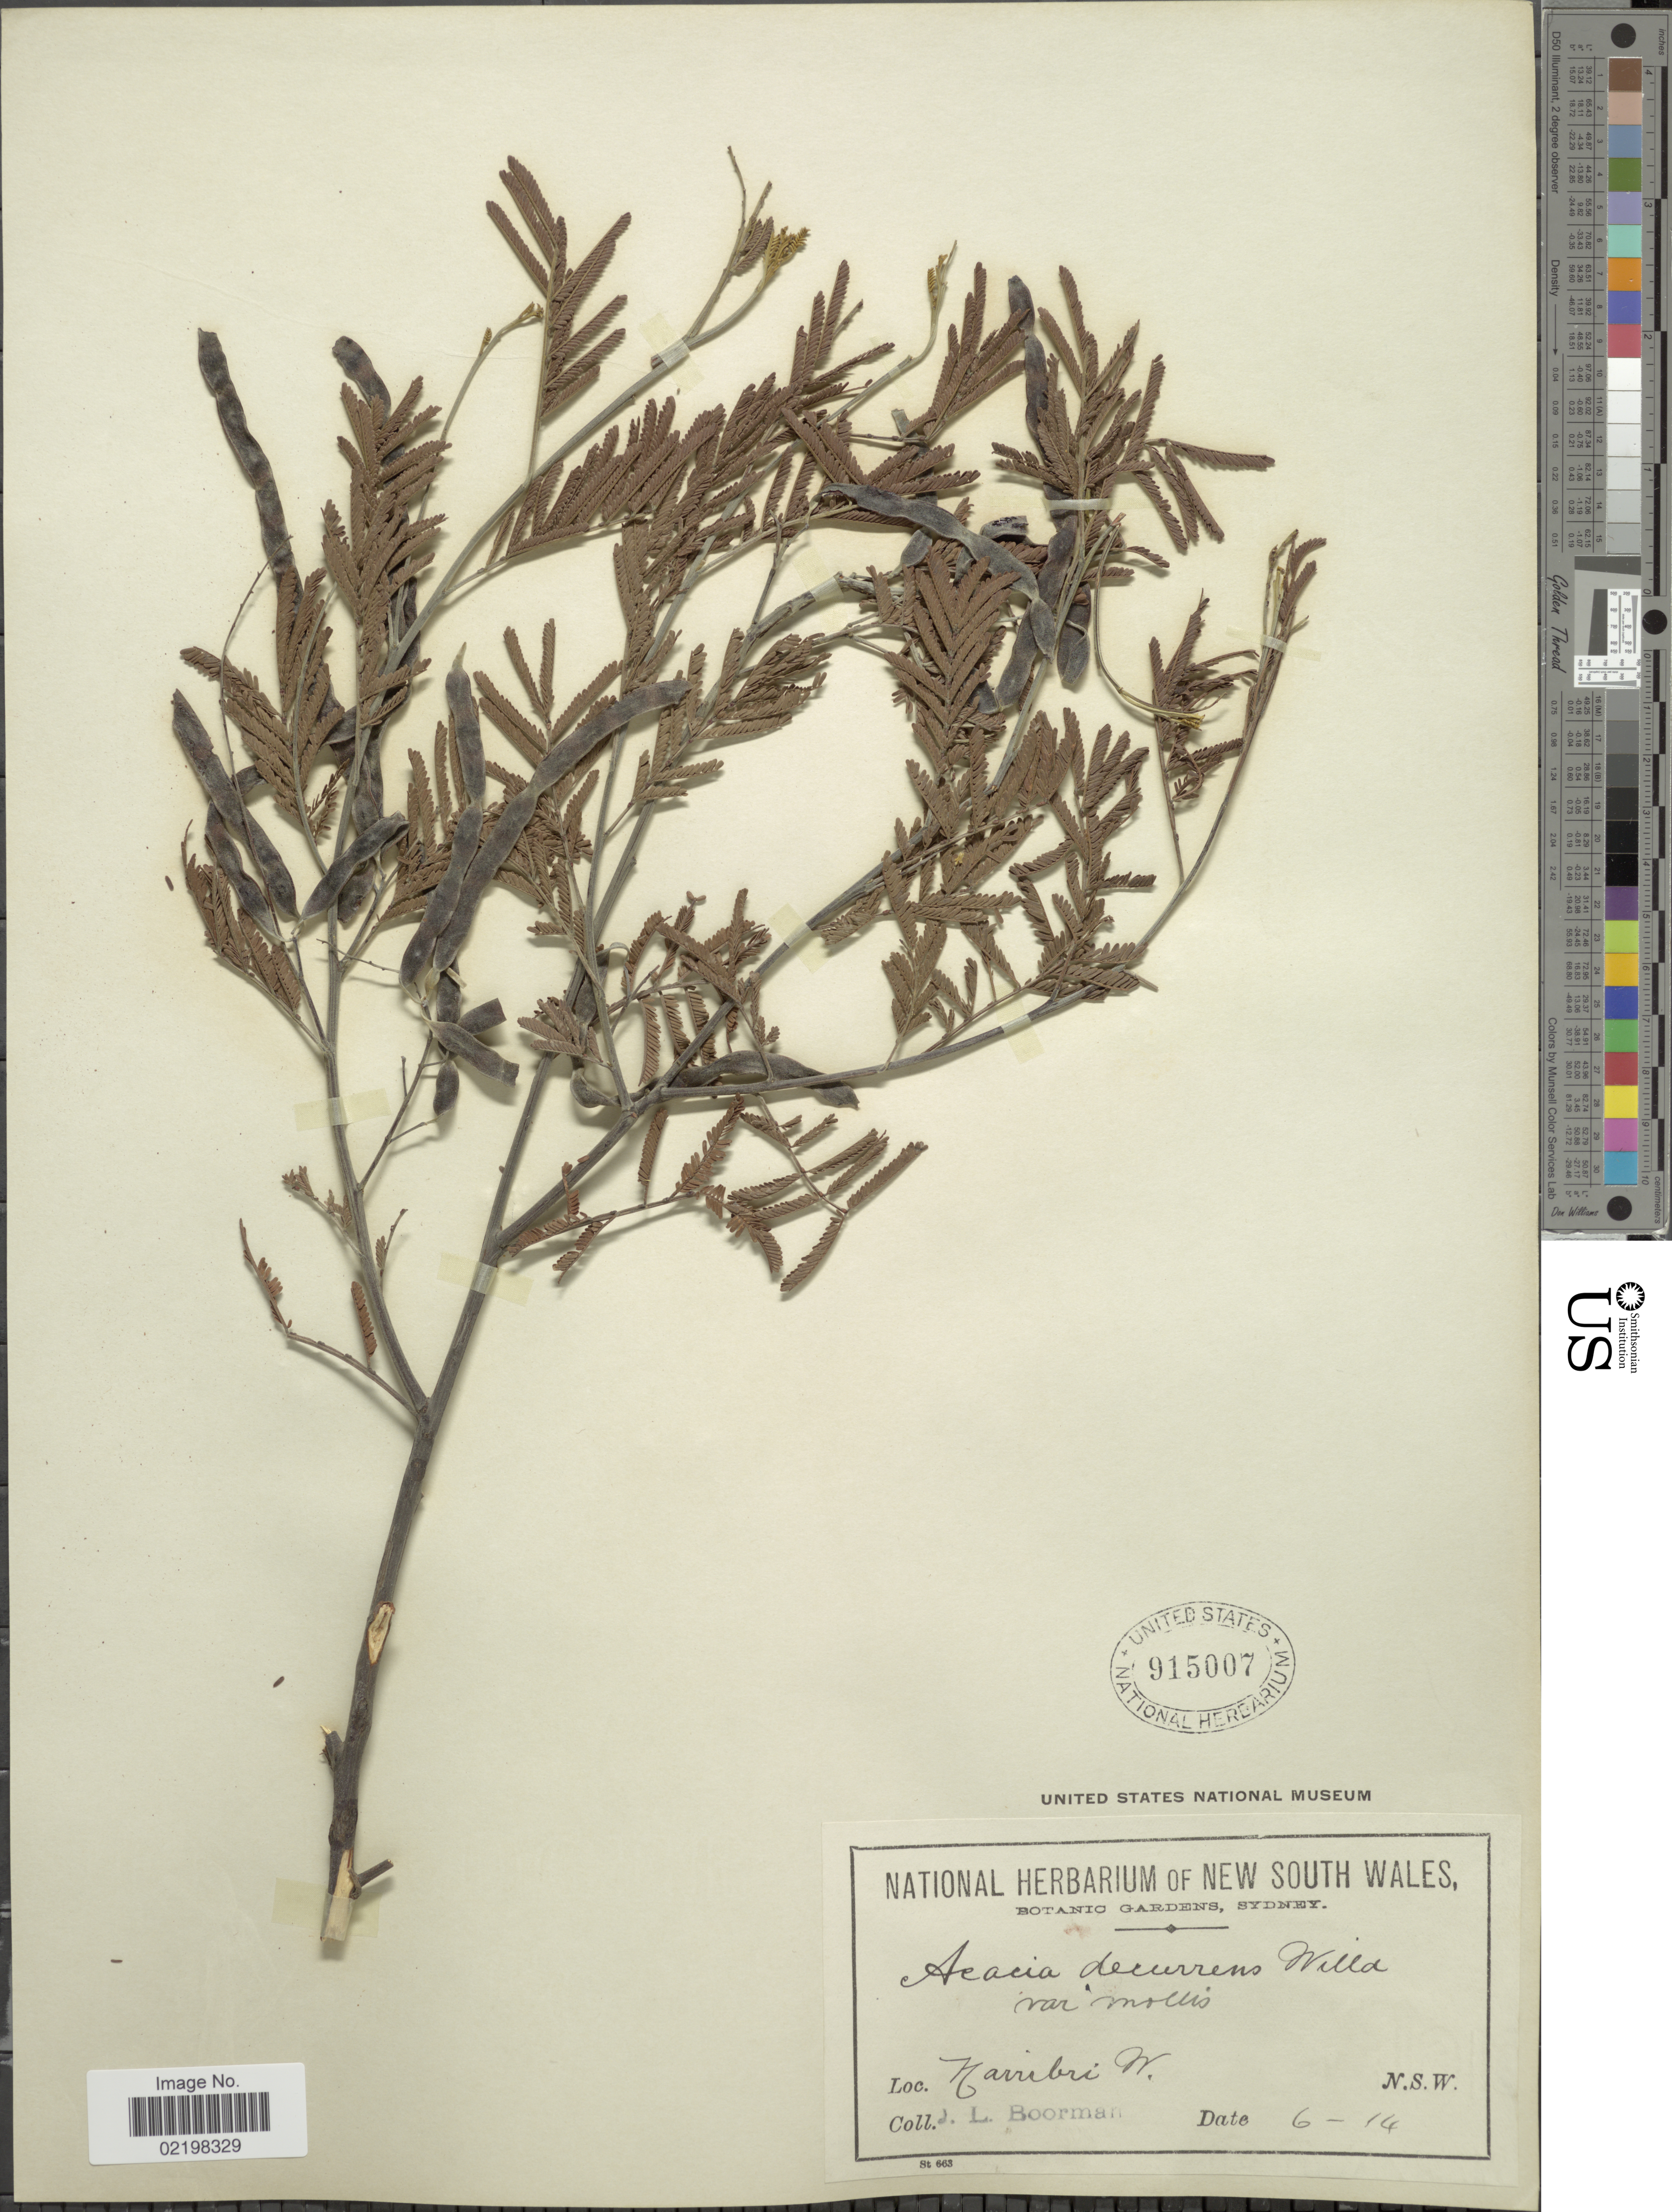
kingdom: Plantae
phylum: Tracheophyta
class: Magnoliopsida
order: Fabales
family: Fabaceae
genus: Acacia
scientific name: Acacia decurrens var. mollis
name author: Lindl.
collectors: J. Boorman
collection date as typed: Transcribed d/m/y: /6/14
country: Australia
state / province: New South Wales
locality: Narribri W. N.S.W.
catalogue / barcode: US 915007